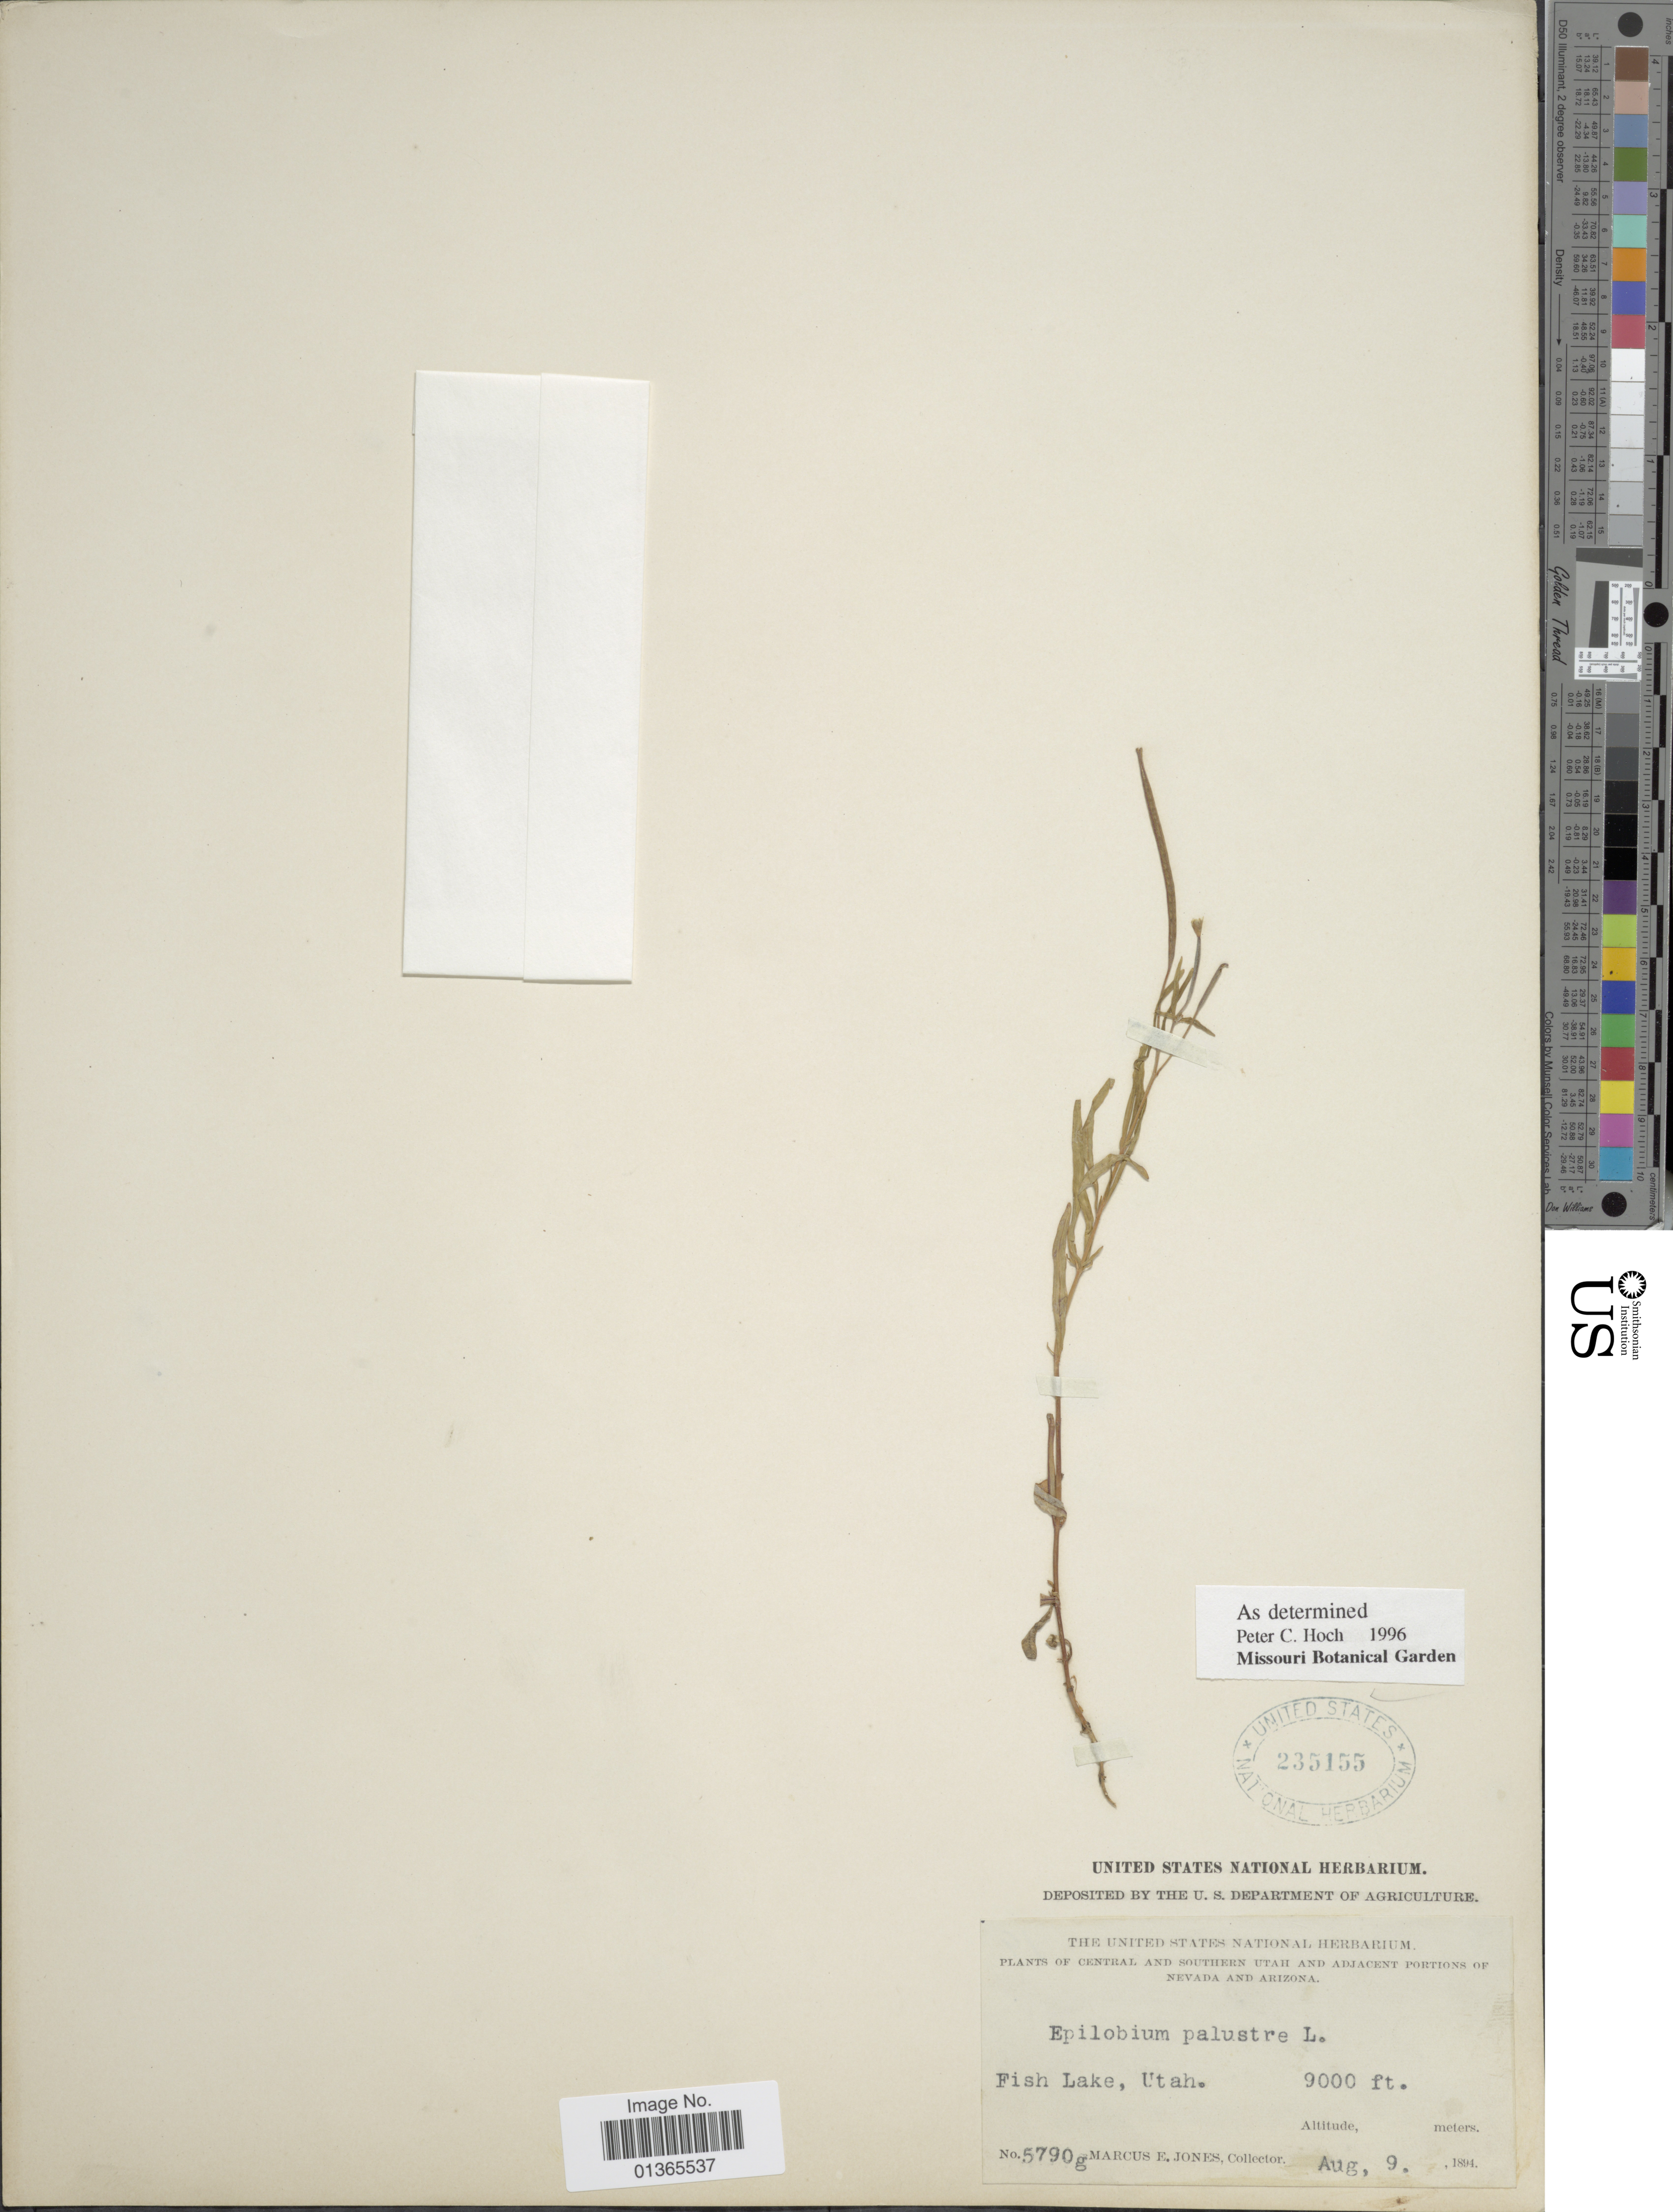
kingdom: Plantae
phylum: Tracheophyta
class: Magnoliopsida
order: Myrtales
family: Onagraceae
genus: Epilobium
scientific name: Epilobium palustre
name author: L.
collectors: M. E. Jones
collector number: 5790g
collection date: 1894-08-09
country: United States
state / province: Utah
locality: Central and Southern Utah and adjacent portions of Nevada and Arizona. Fish Lake.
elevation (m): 2743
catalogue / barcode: US 235155